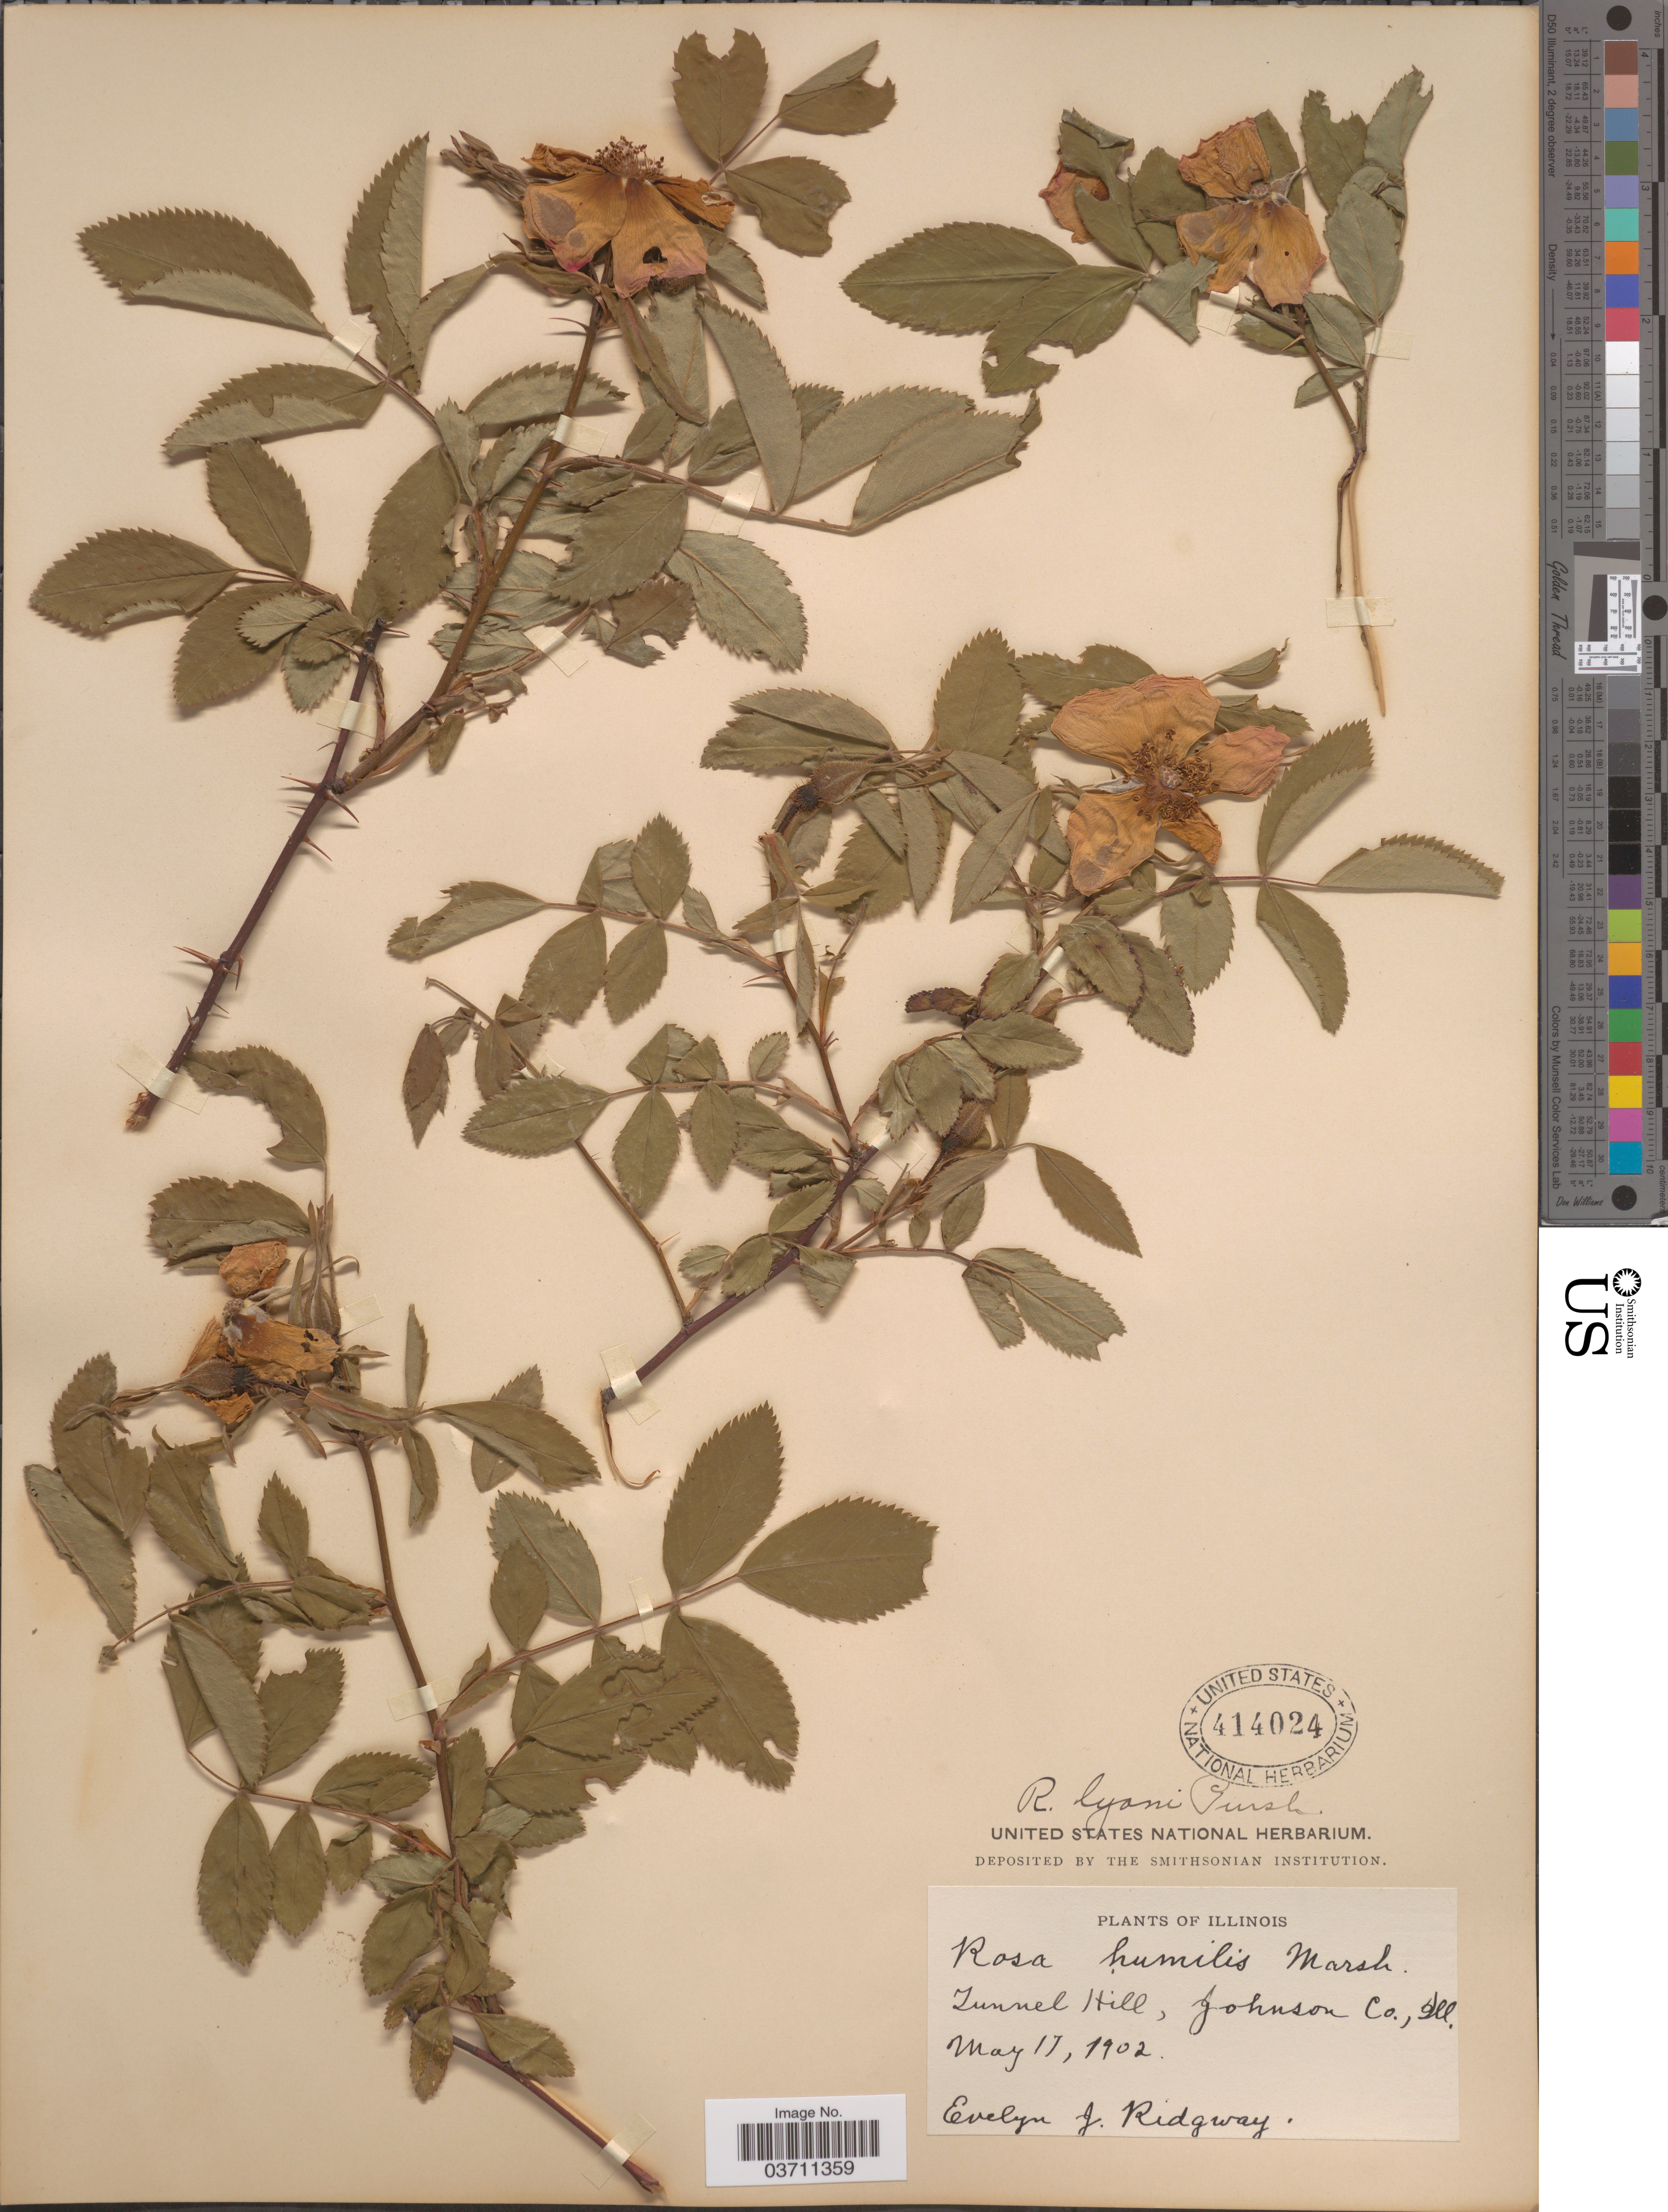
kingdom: Plantae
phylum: Tracheophyta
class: Magnoliopsida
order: Rosales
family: Rosaceae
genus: Rosa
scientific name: Rosa lyoni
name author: Pursh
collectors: E. Ridgway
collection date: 1902-05-17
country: United States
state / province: Illinois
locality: Tunnel Hill, Johnson Co.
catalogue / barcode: US 414024